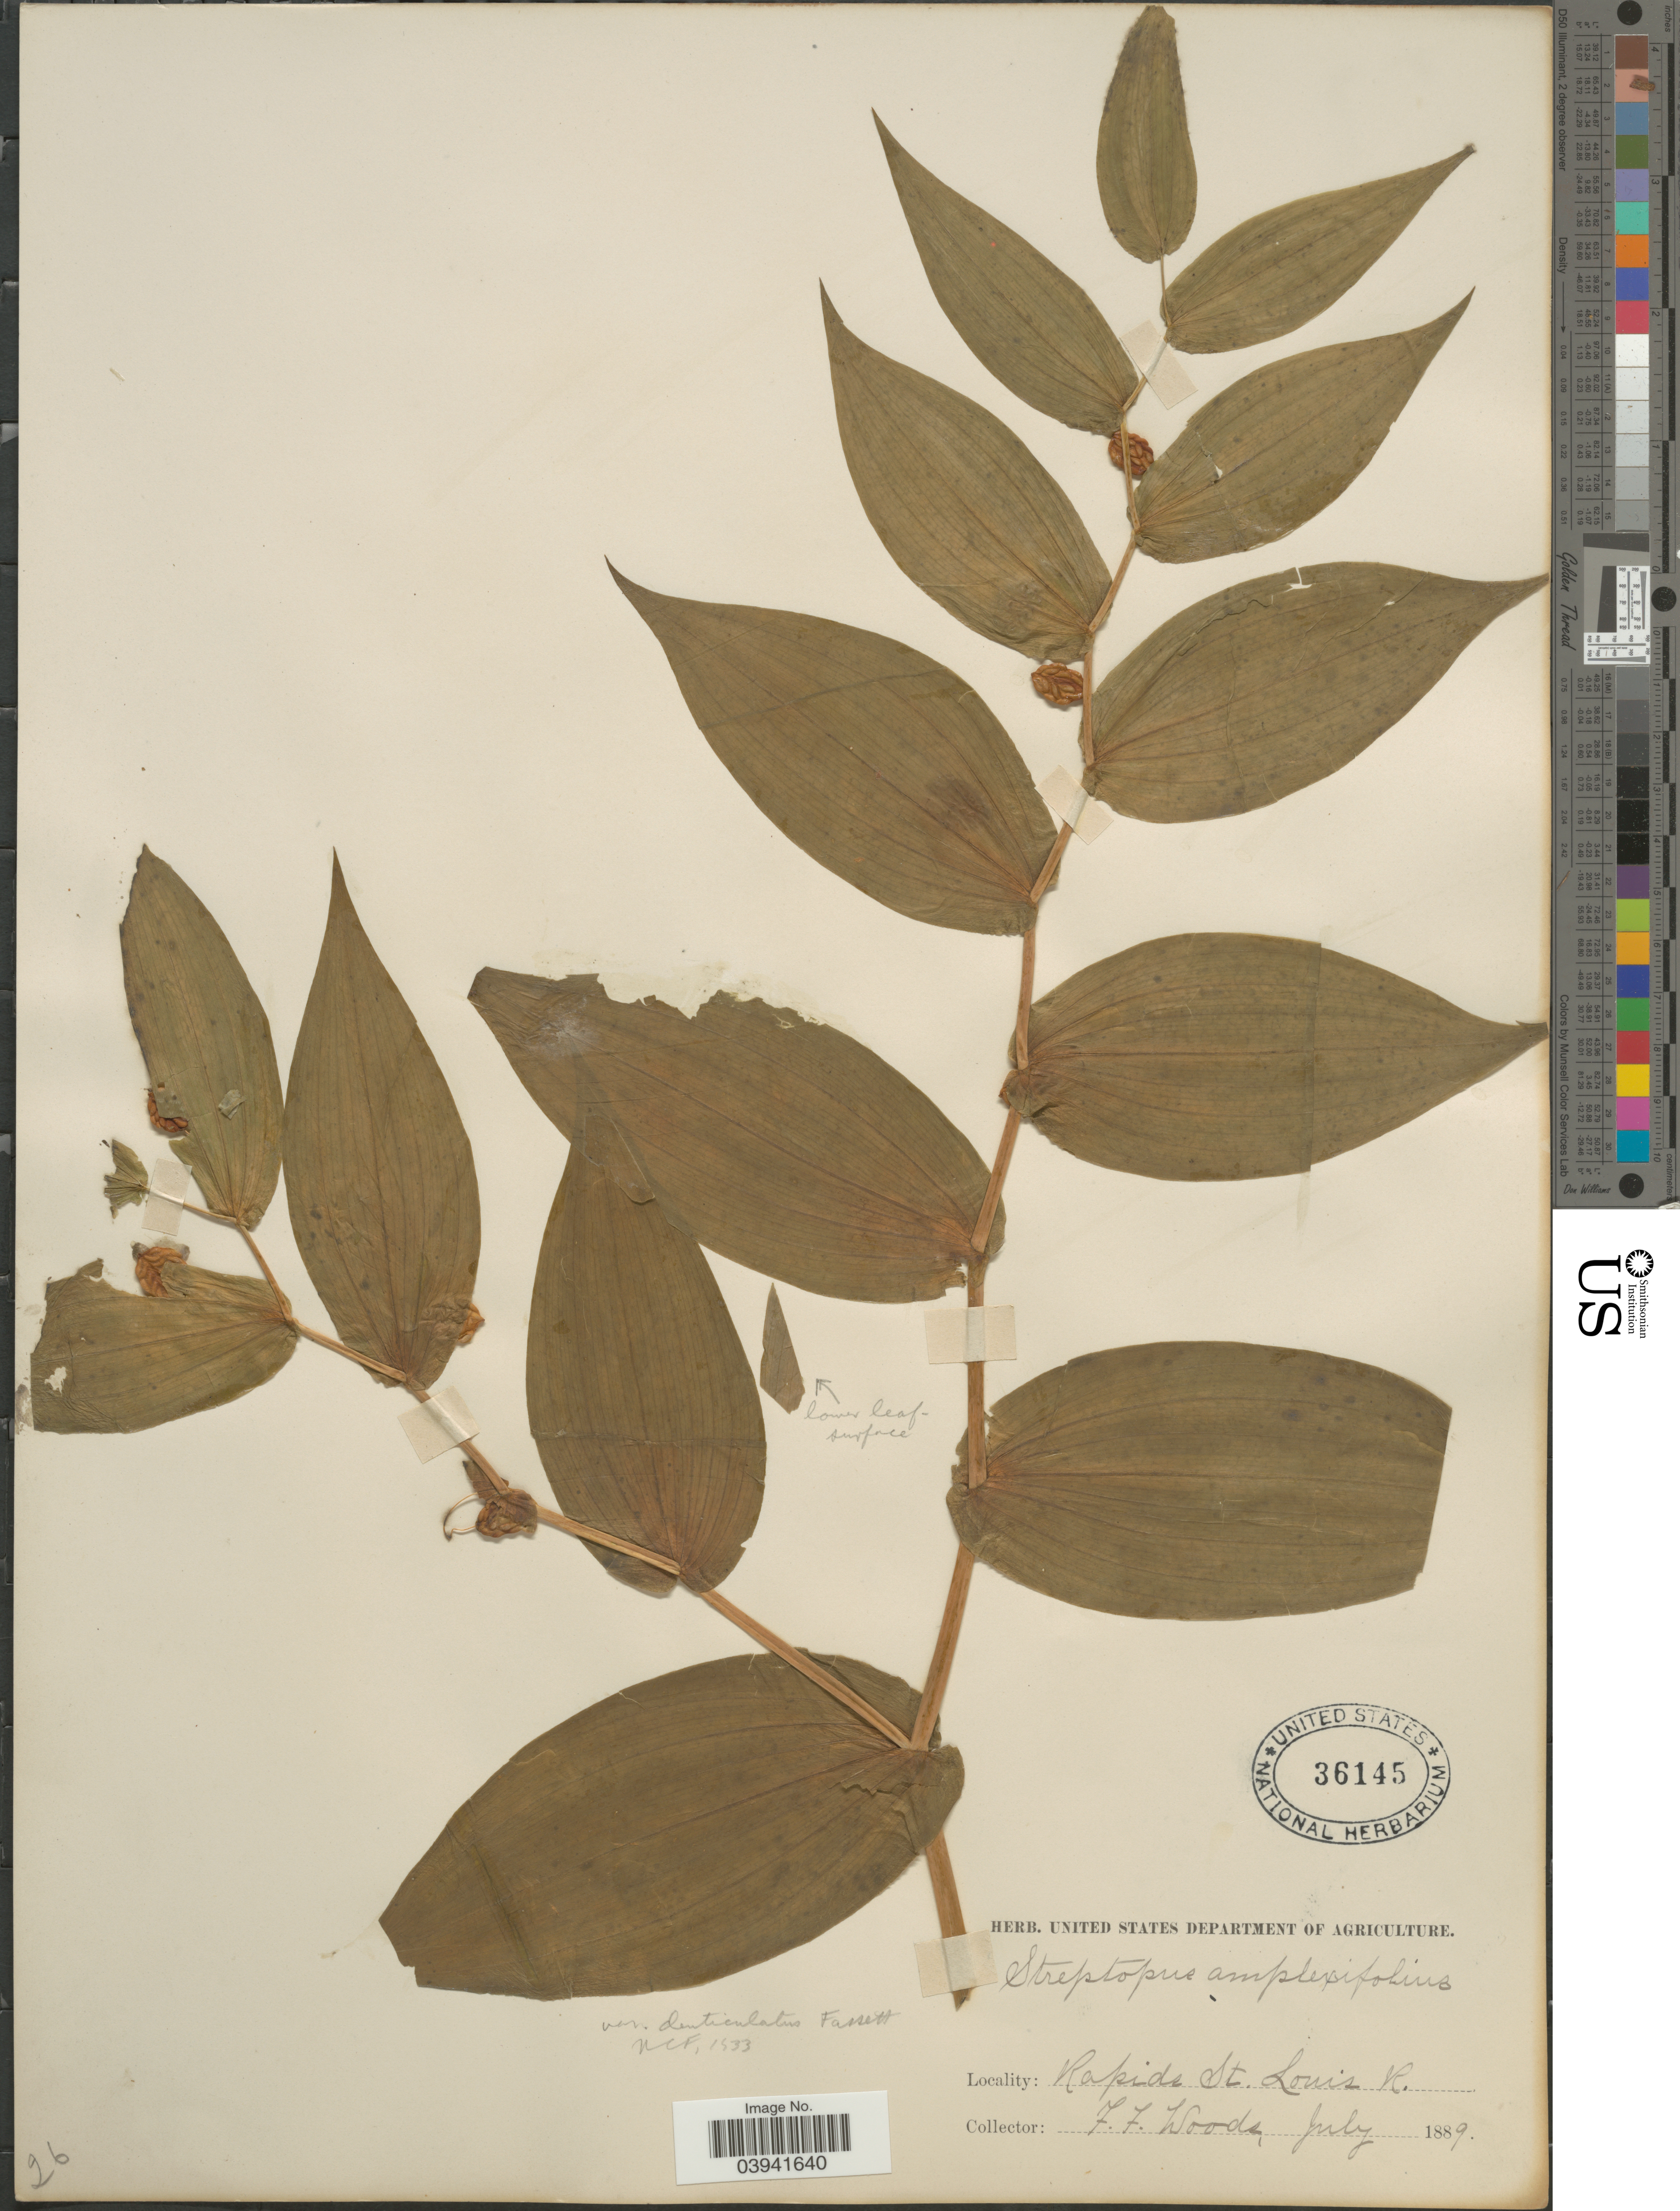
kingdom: Plantae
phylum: Tracheophyta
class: Liliopsida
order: Liliales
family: Liliaceae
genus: Streptopus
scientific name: Streptopus amplexifolius var. denticulatus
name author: Fassett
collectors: F. Woods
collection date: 1889-07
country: United States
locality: Rapids St. Louis R.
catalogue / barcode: US 36145